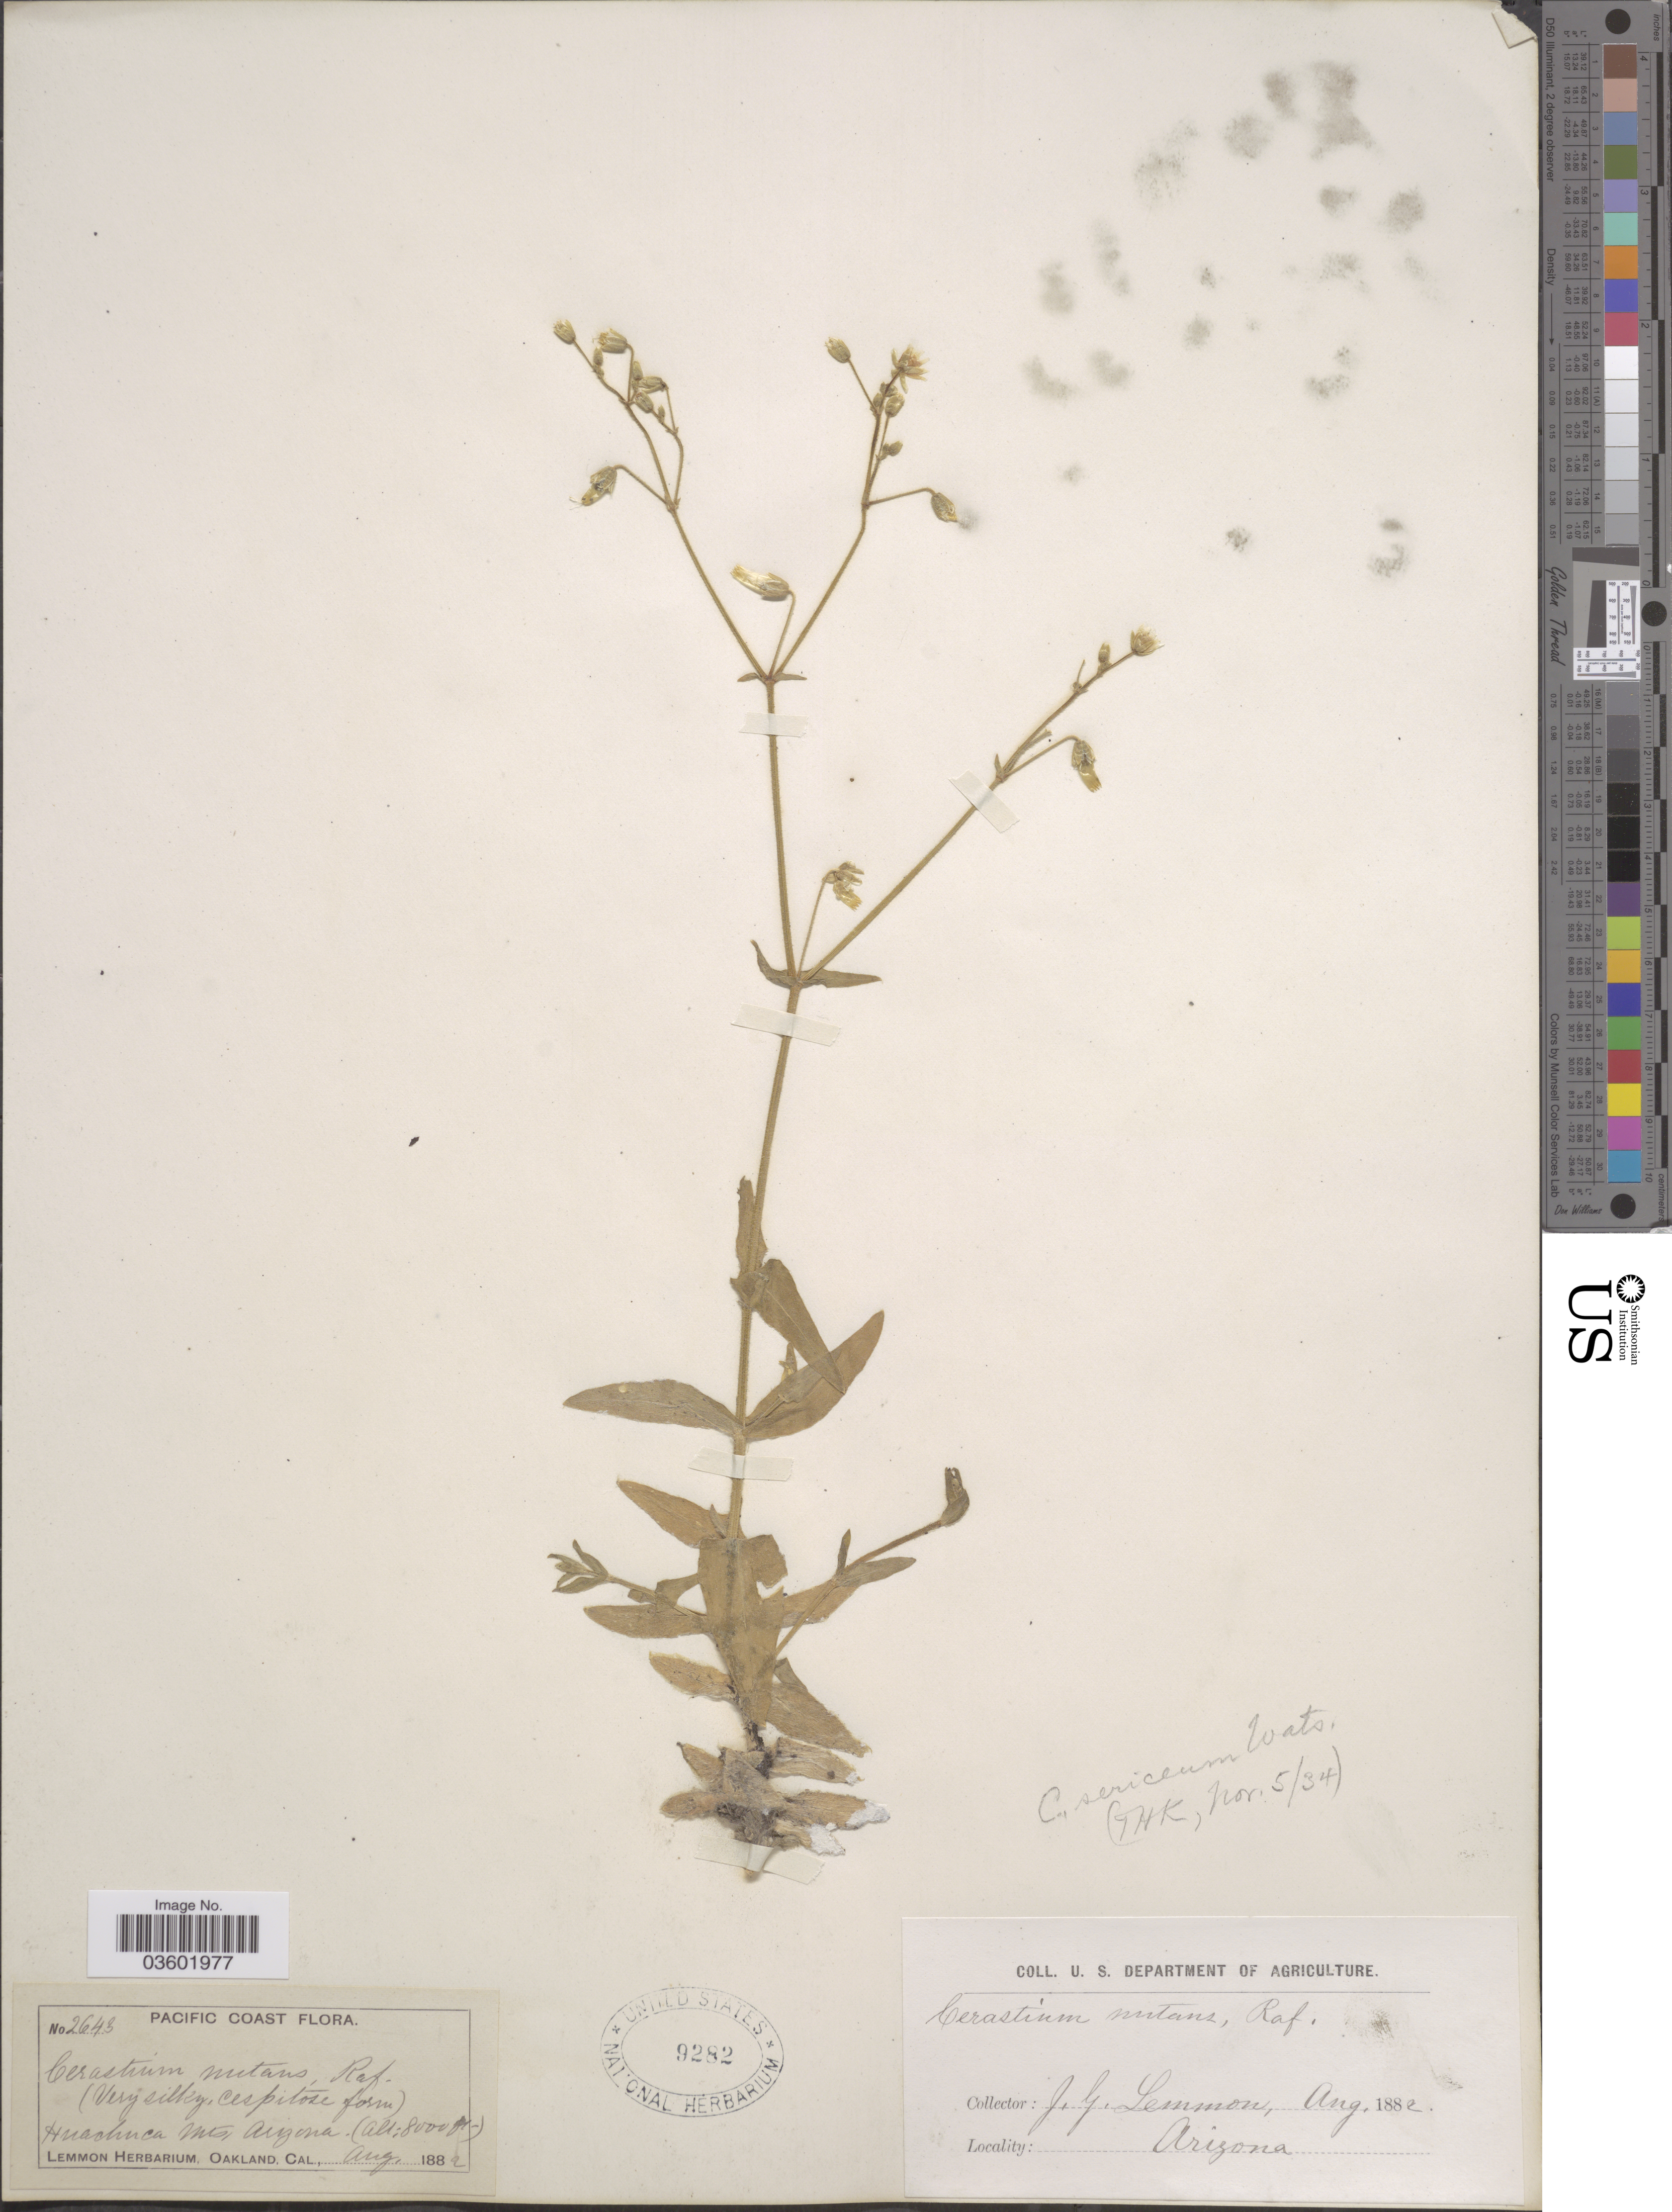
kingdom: Plantae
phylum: Tracheophyta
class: Magnoliopsida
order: Caryophyllales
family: Caryophyllaceae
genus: Cerastium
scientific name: Cerastium sericeum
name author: Pourr.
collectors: J. Lemmon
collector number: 2643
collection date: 1882-08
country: United States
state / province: Arizona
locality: Pacific Coast. Huachuca Mts.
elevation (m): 2438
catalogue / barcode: US 9282